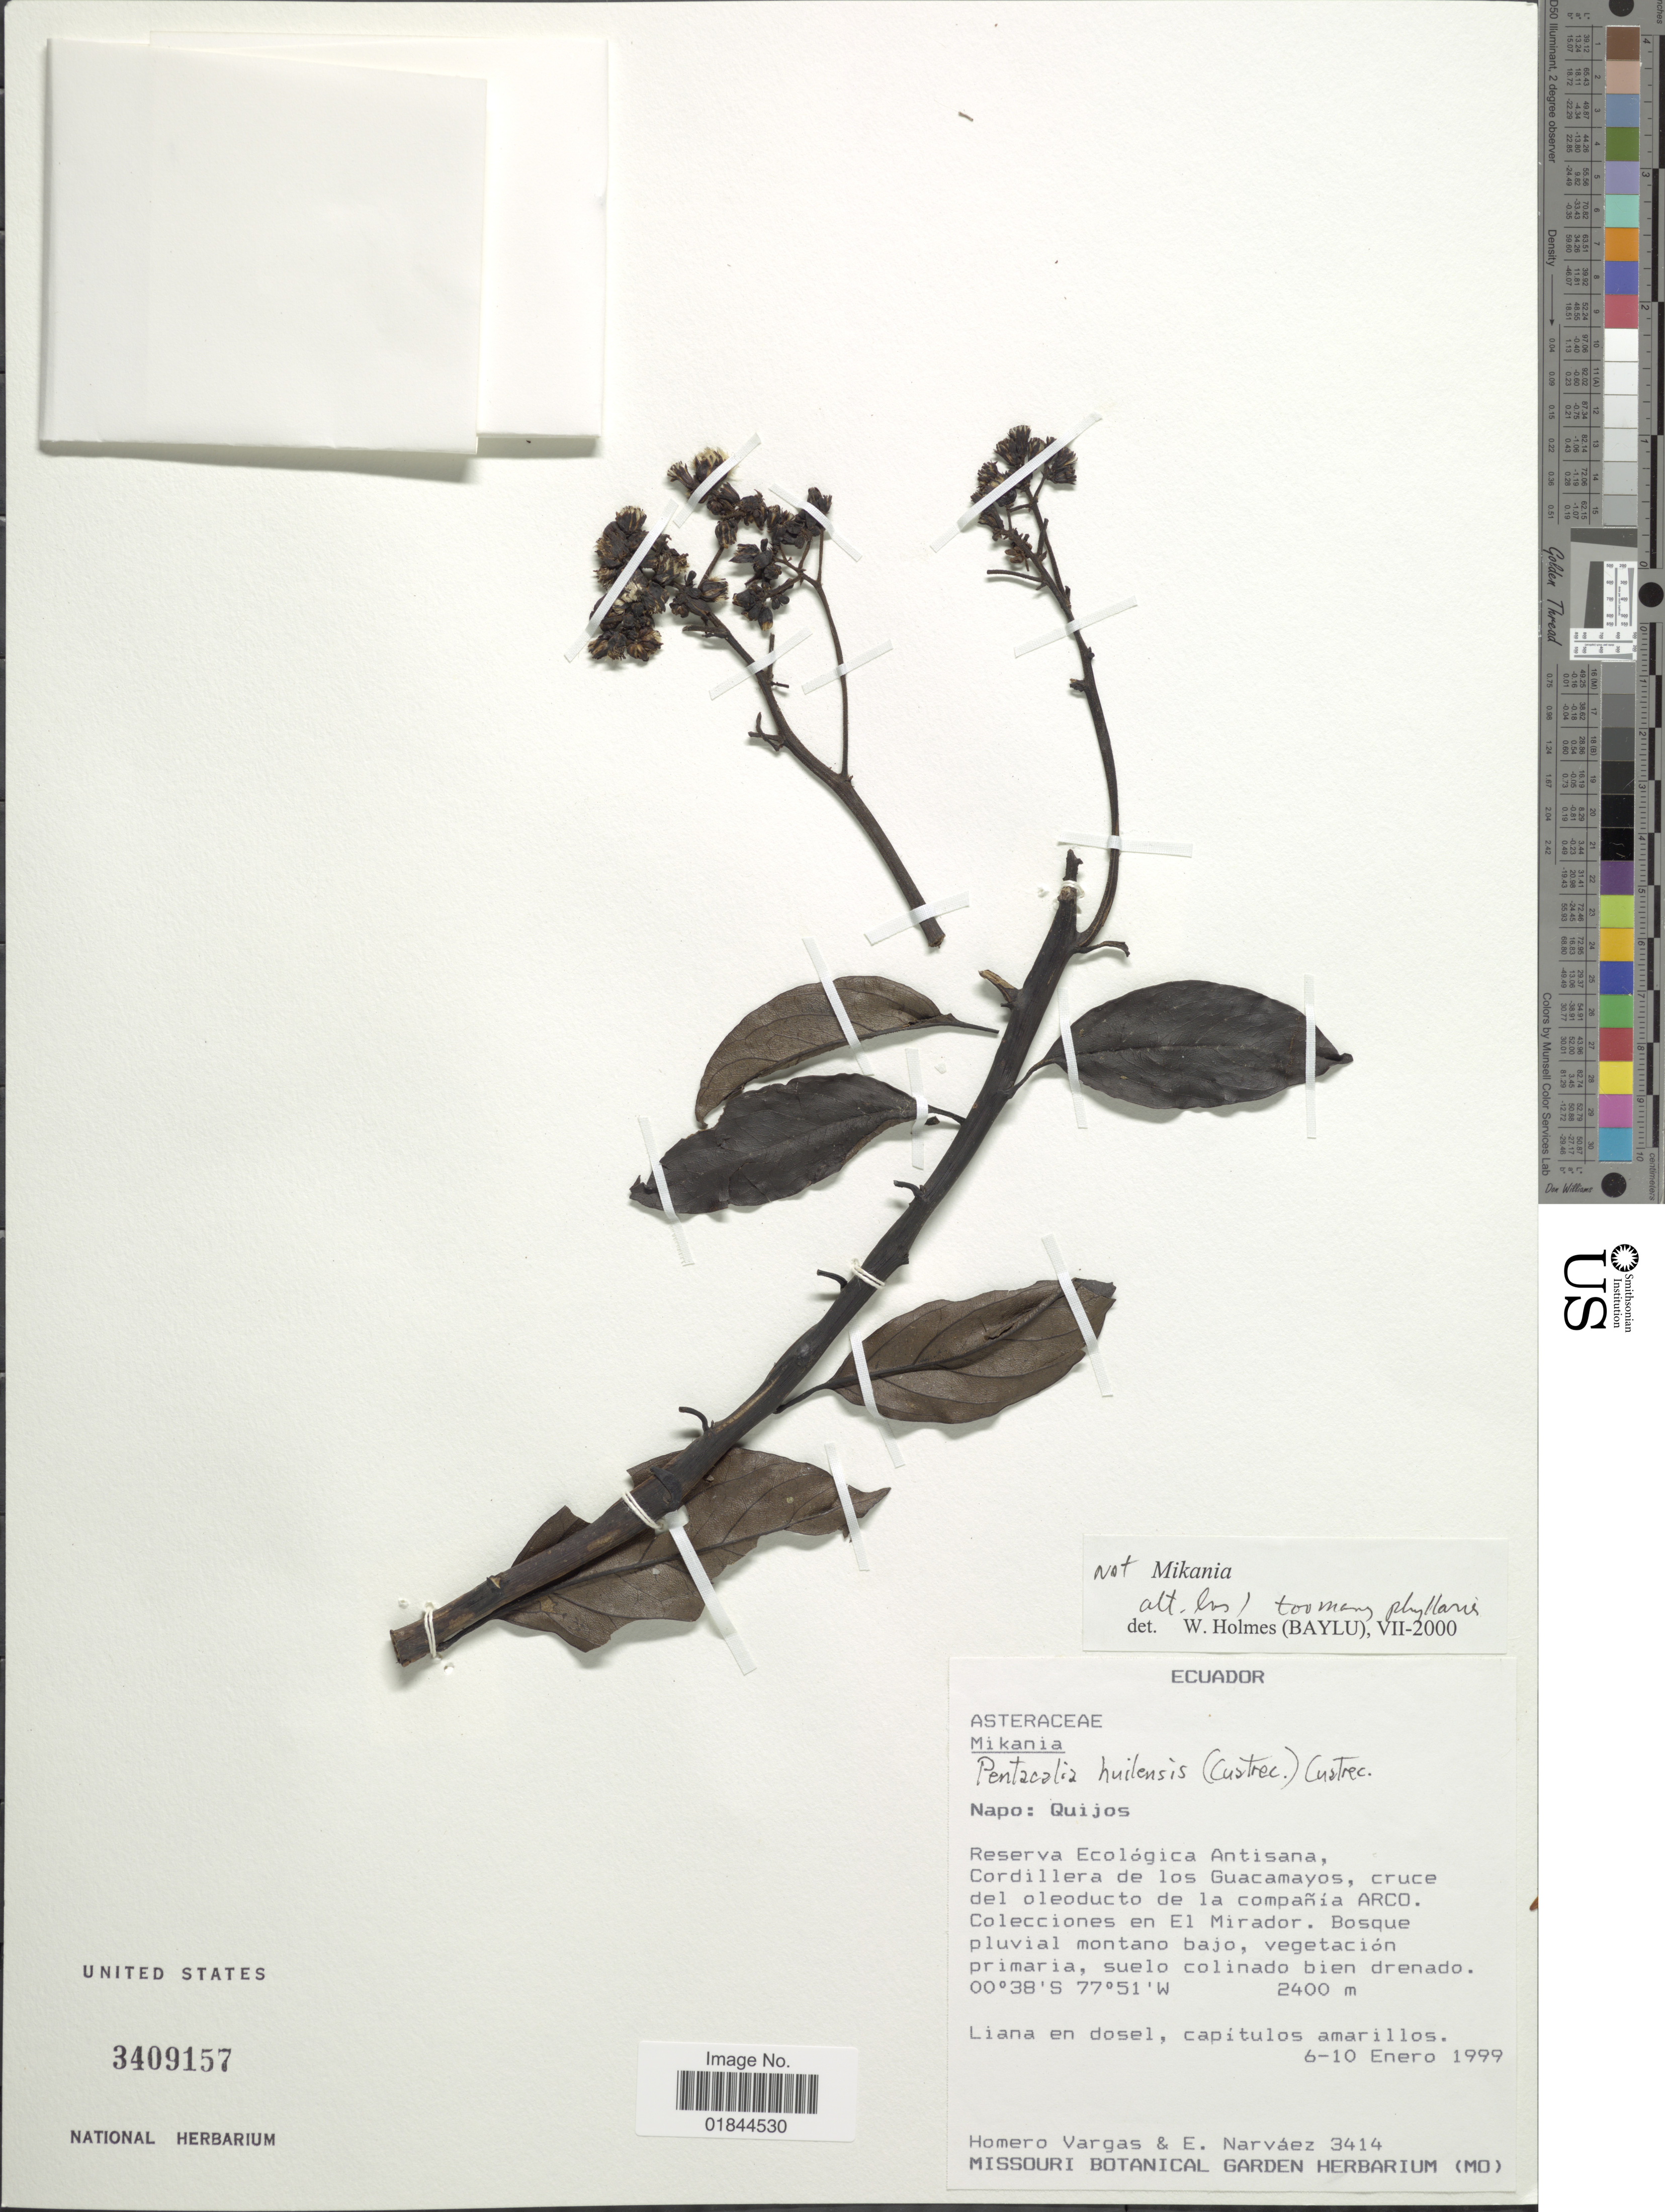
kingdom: Plantae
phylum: Tracheophyta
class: Magnoliopsida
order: Asterales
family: Asteraceae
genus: Pentacalia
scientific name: Pentacalia huilensis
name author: (Cuatrec.) Cuatrec.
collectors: H. Vargas & E. Narváez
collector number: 3414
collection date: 1999-01-06/1999-01-10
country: Ecuador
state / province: Napo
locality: Quijos, Cordillera de los Guacamayos, crice del oleoducto de la compania ARCO, Colecciones en El Mirador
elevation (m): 2400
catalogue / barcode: US 3409157